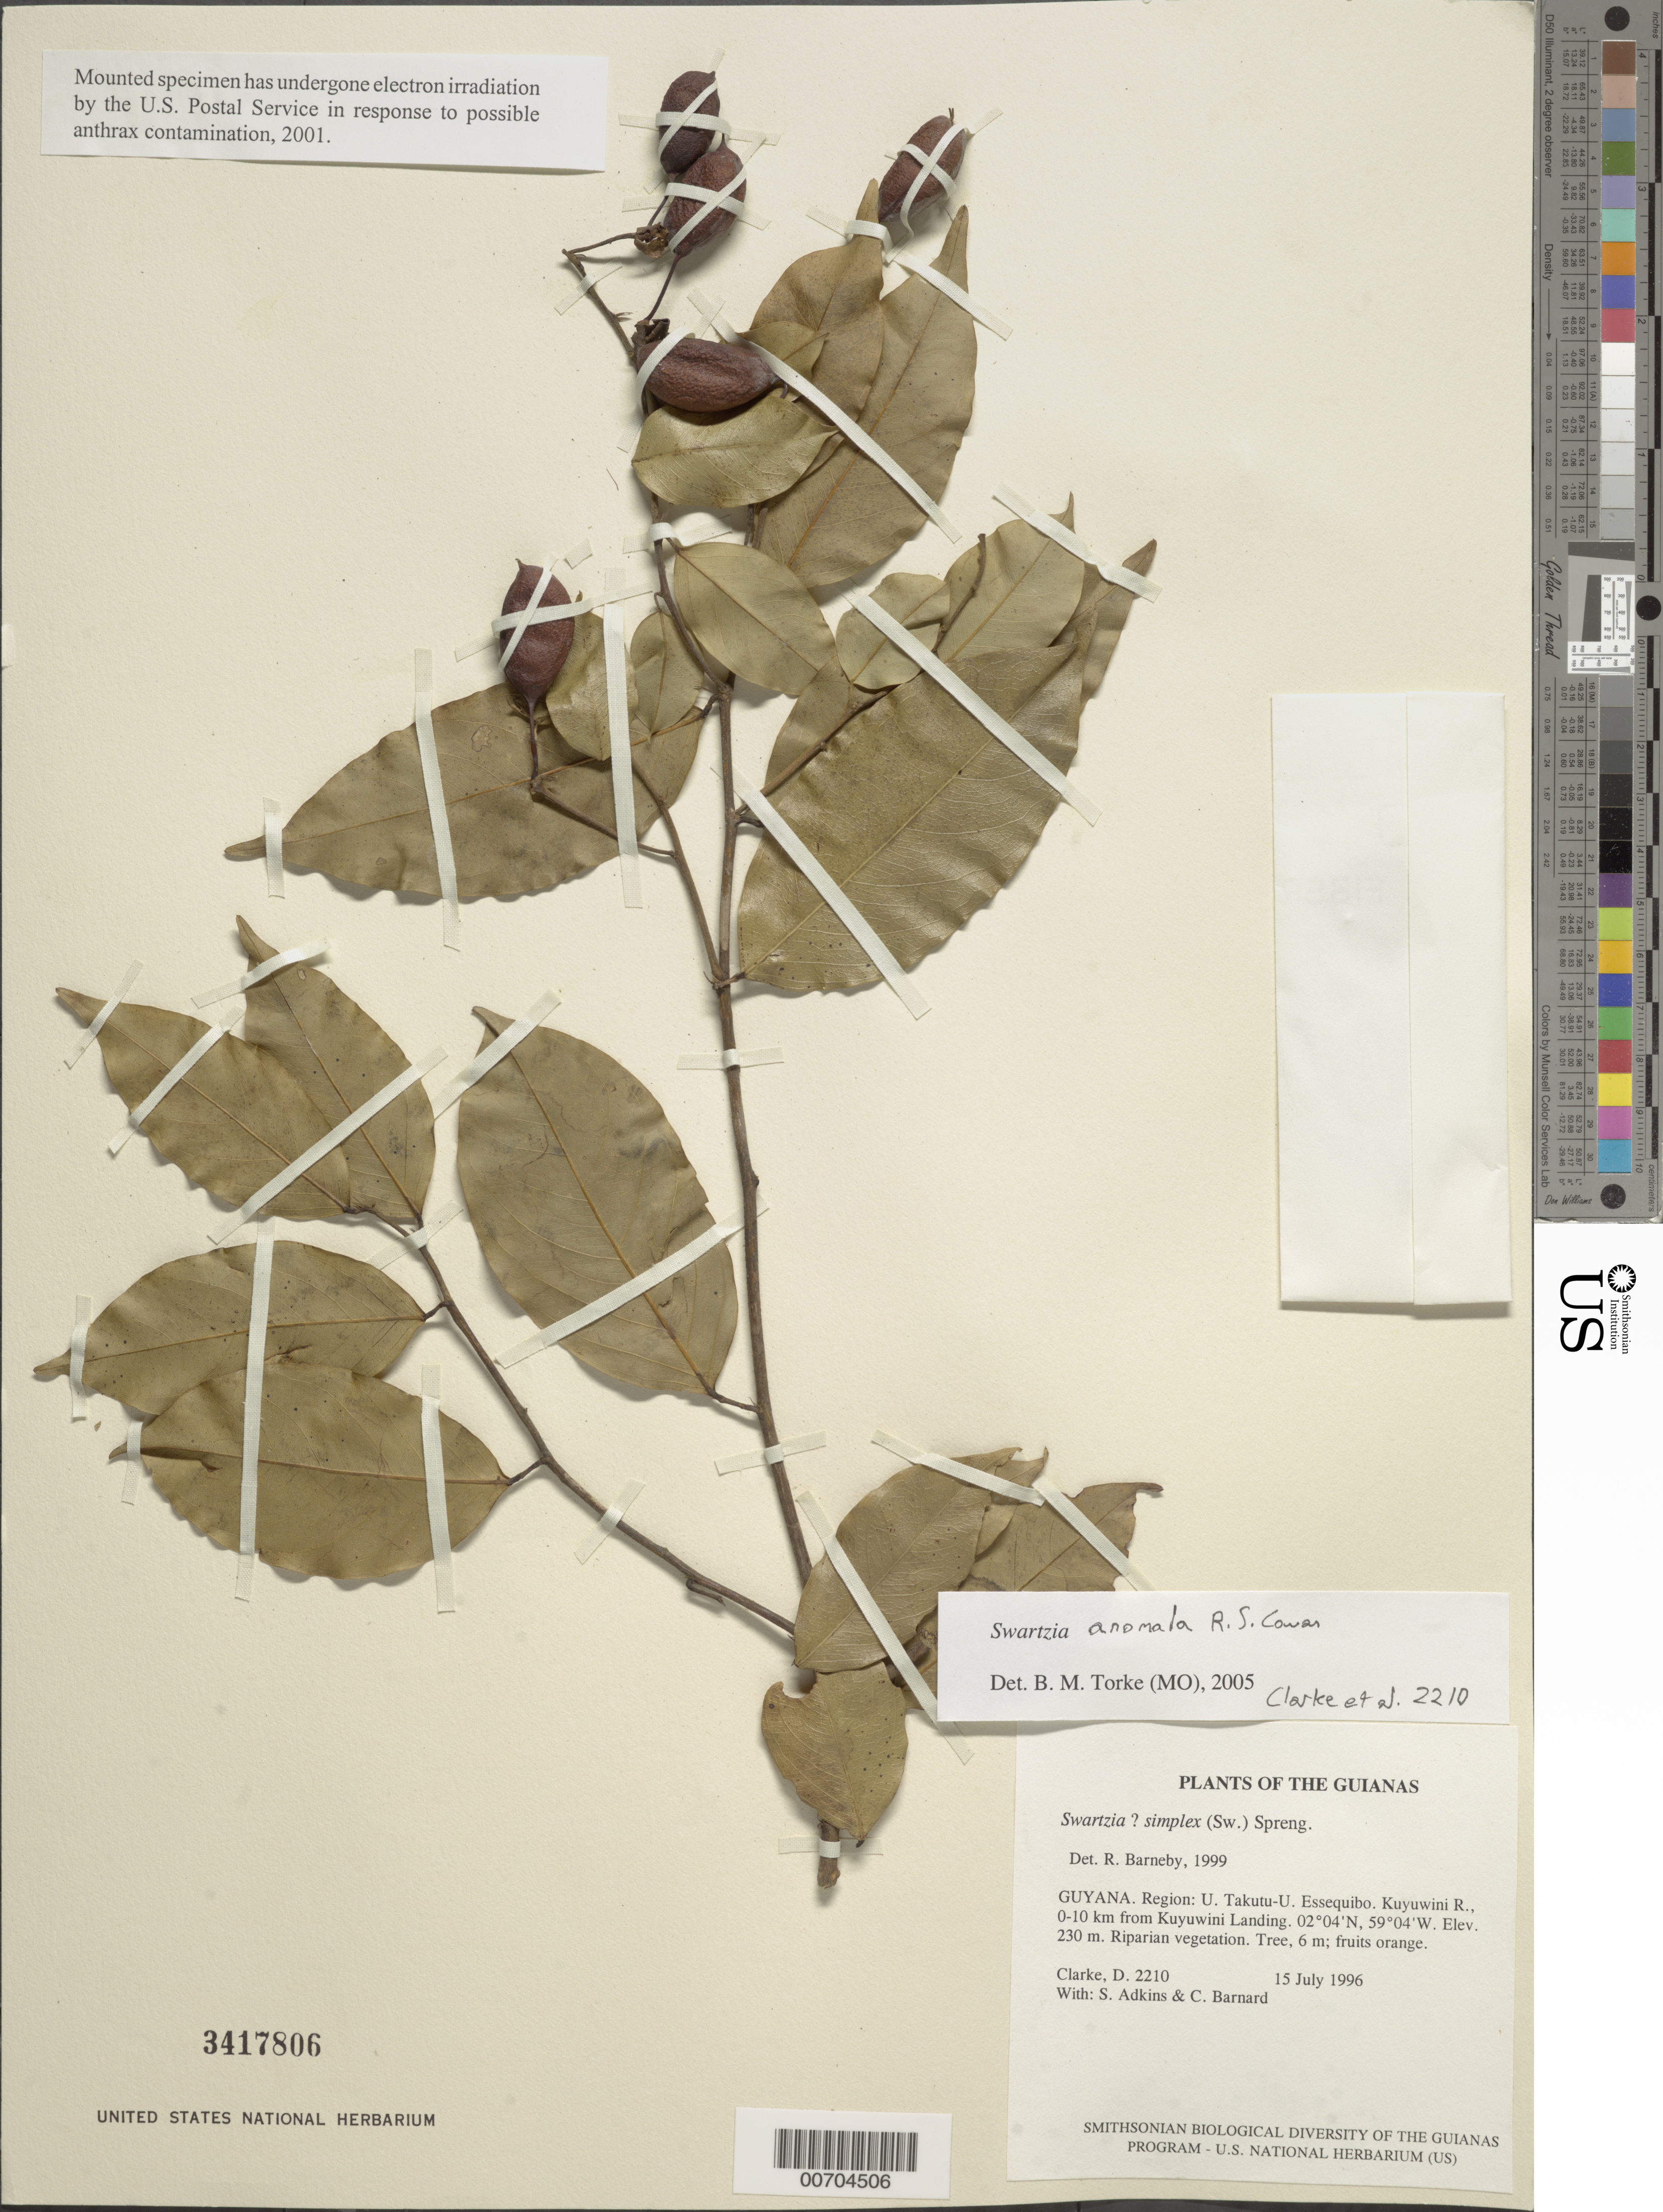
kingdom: Plantae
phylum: Tracheophyta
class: Magnoliopsida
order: Fabales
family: Fabaceae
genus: Swartzia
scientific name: Swartzia anomala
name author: R.S. Cowan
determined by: Torke, B. M., (MO)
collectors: H. D. Clarke, S. Adkins & C. Bernard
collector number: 2210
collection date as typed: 15 July 1996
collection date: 1996-07-15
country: Guyana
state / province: U. Takutu-U. Essequibo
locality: Kuyuwini R., 0-10 km from Kuyuwini Landing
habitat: Riparian vegetation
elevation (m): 230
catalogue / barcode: US 3417806